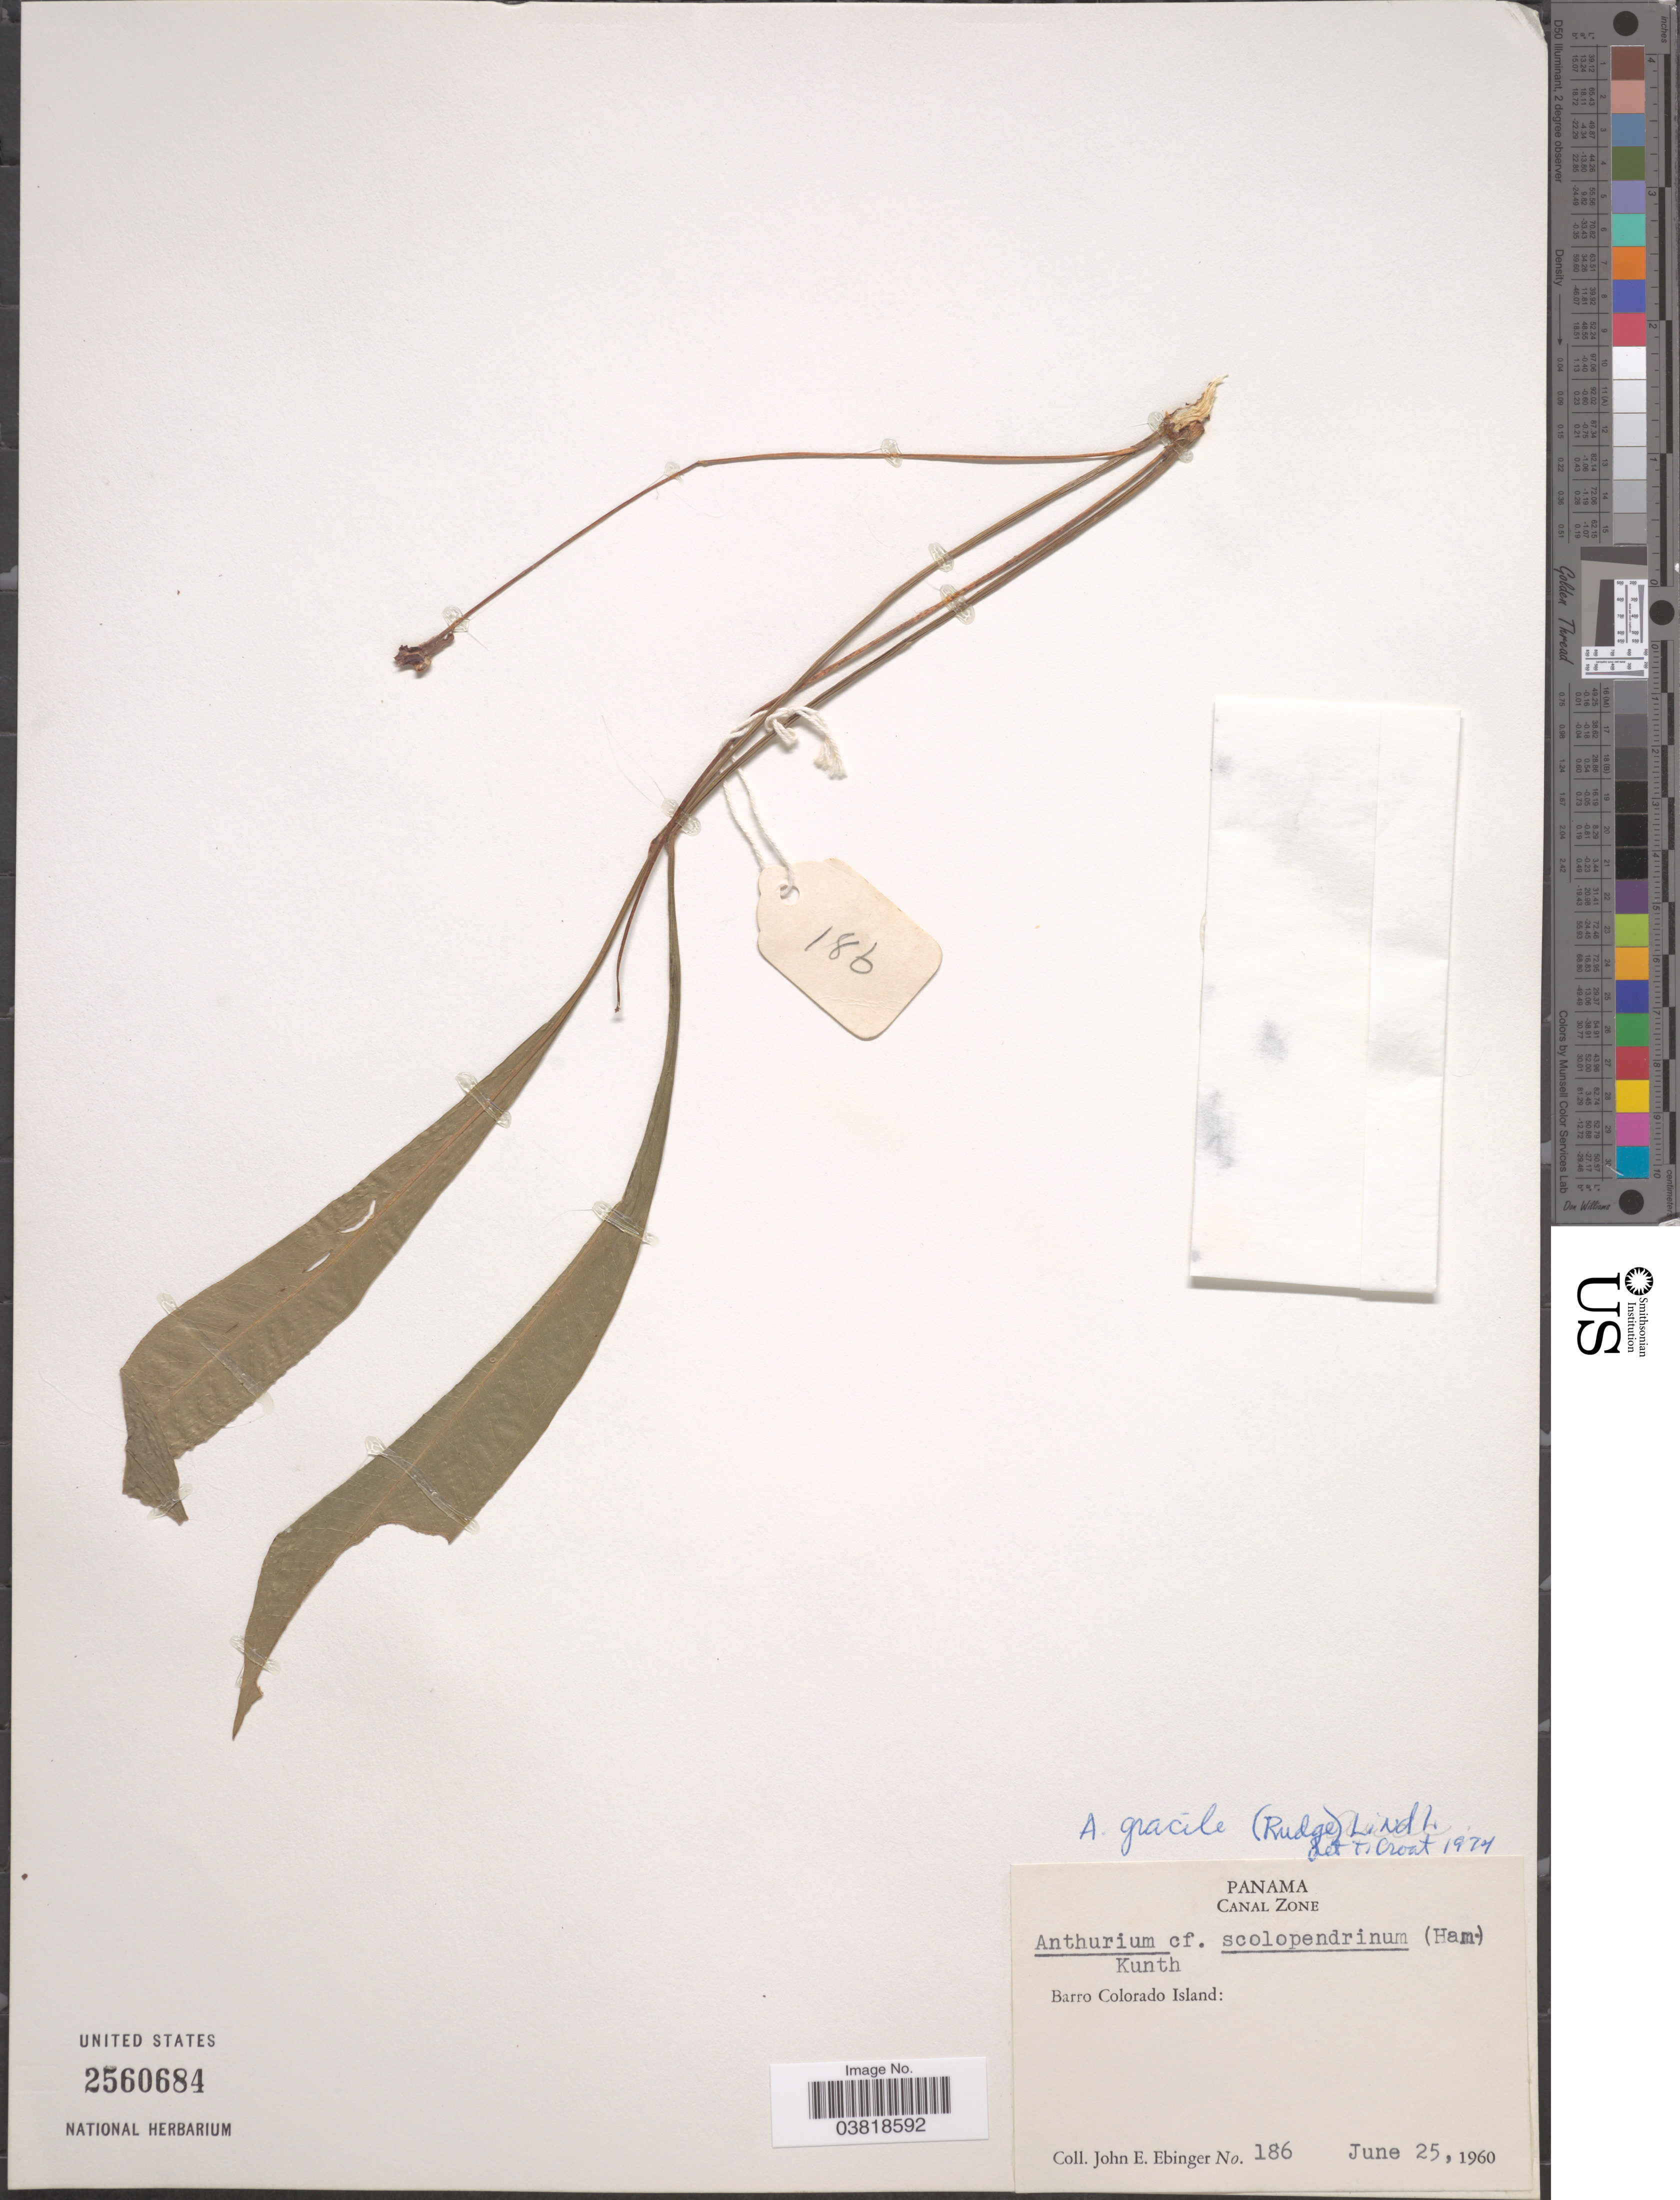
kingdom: Plantae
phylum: Tracheophyta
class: Liliopsida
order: Alismatales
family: Araceae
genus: Anthurium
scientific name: Anthurium gracile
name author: (Rudge) Schott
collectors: J. Ebinger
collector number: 186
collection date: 1960-06-25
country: Panama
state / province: Colón / Panamá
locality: Canal Zone. Barro Colorado Island.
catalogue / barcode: US 2560684